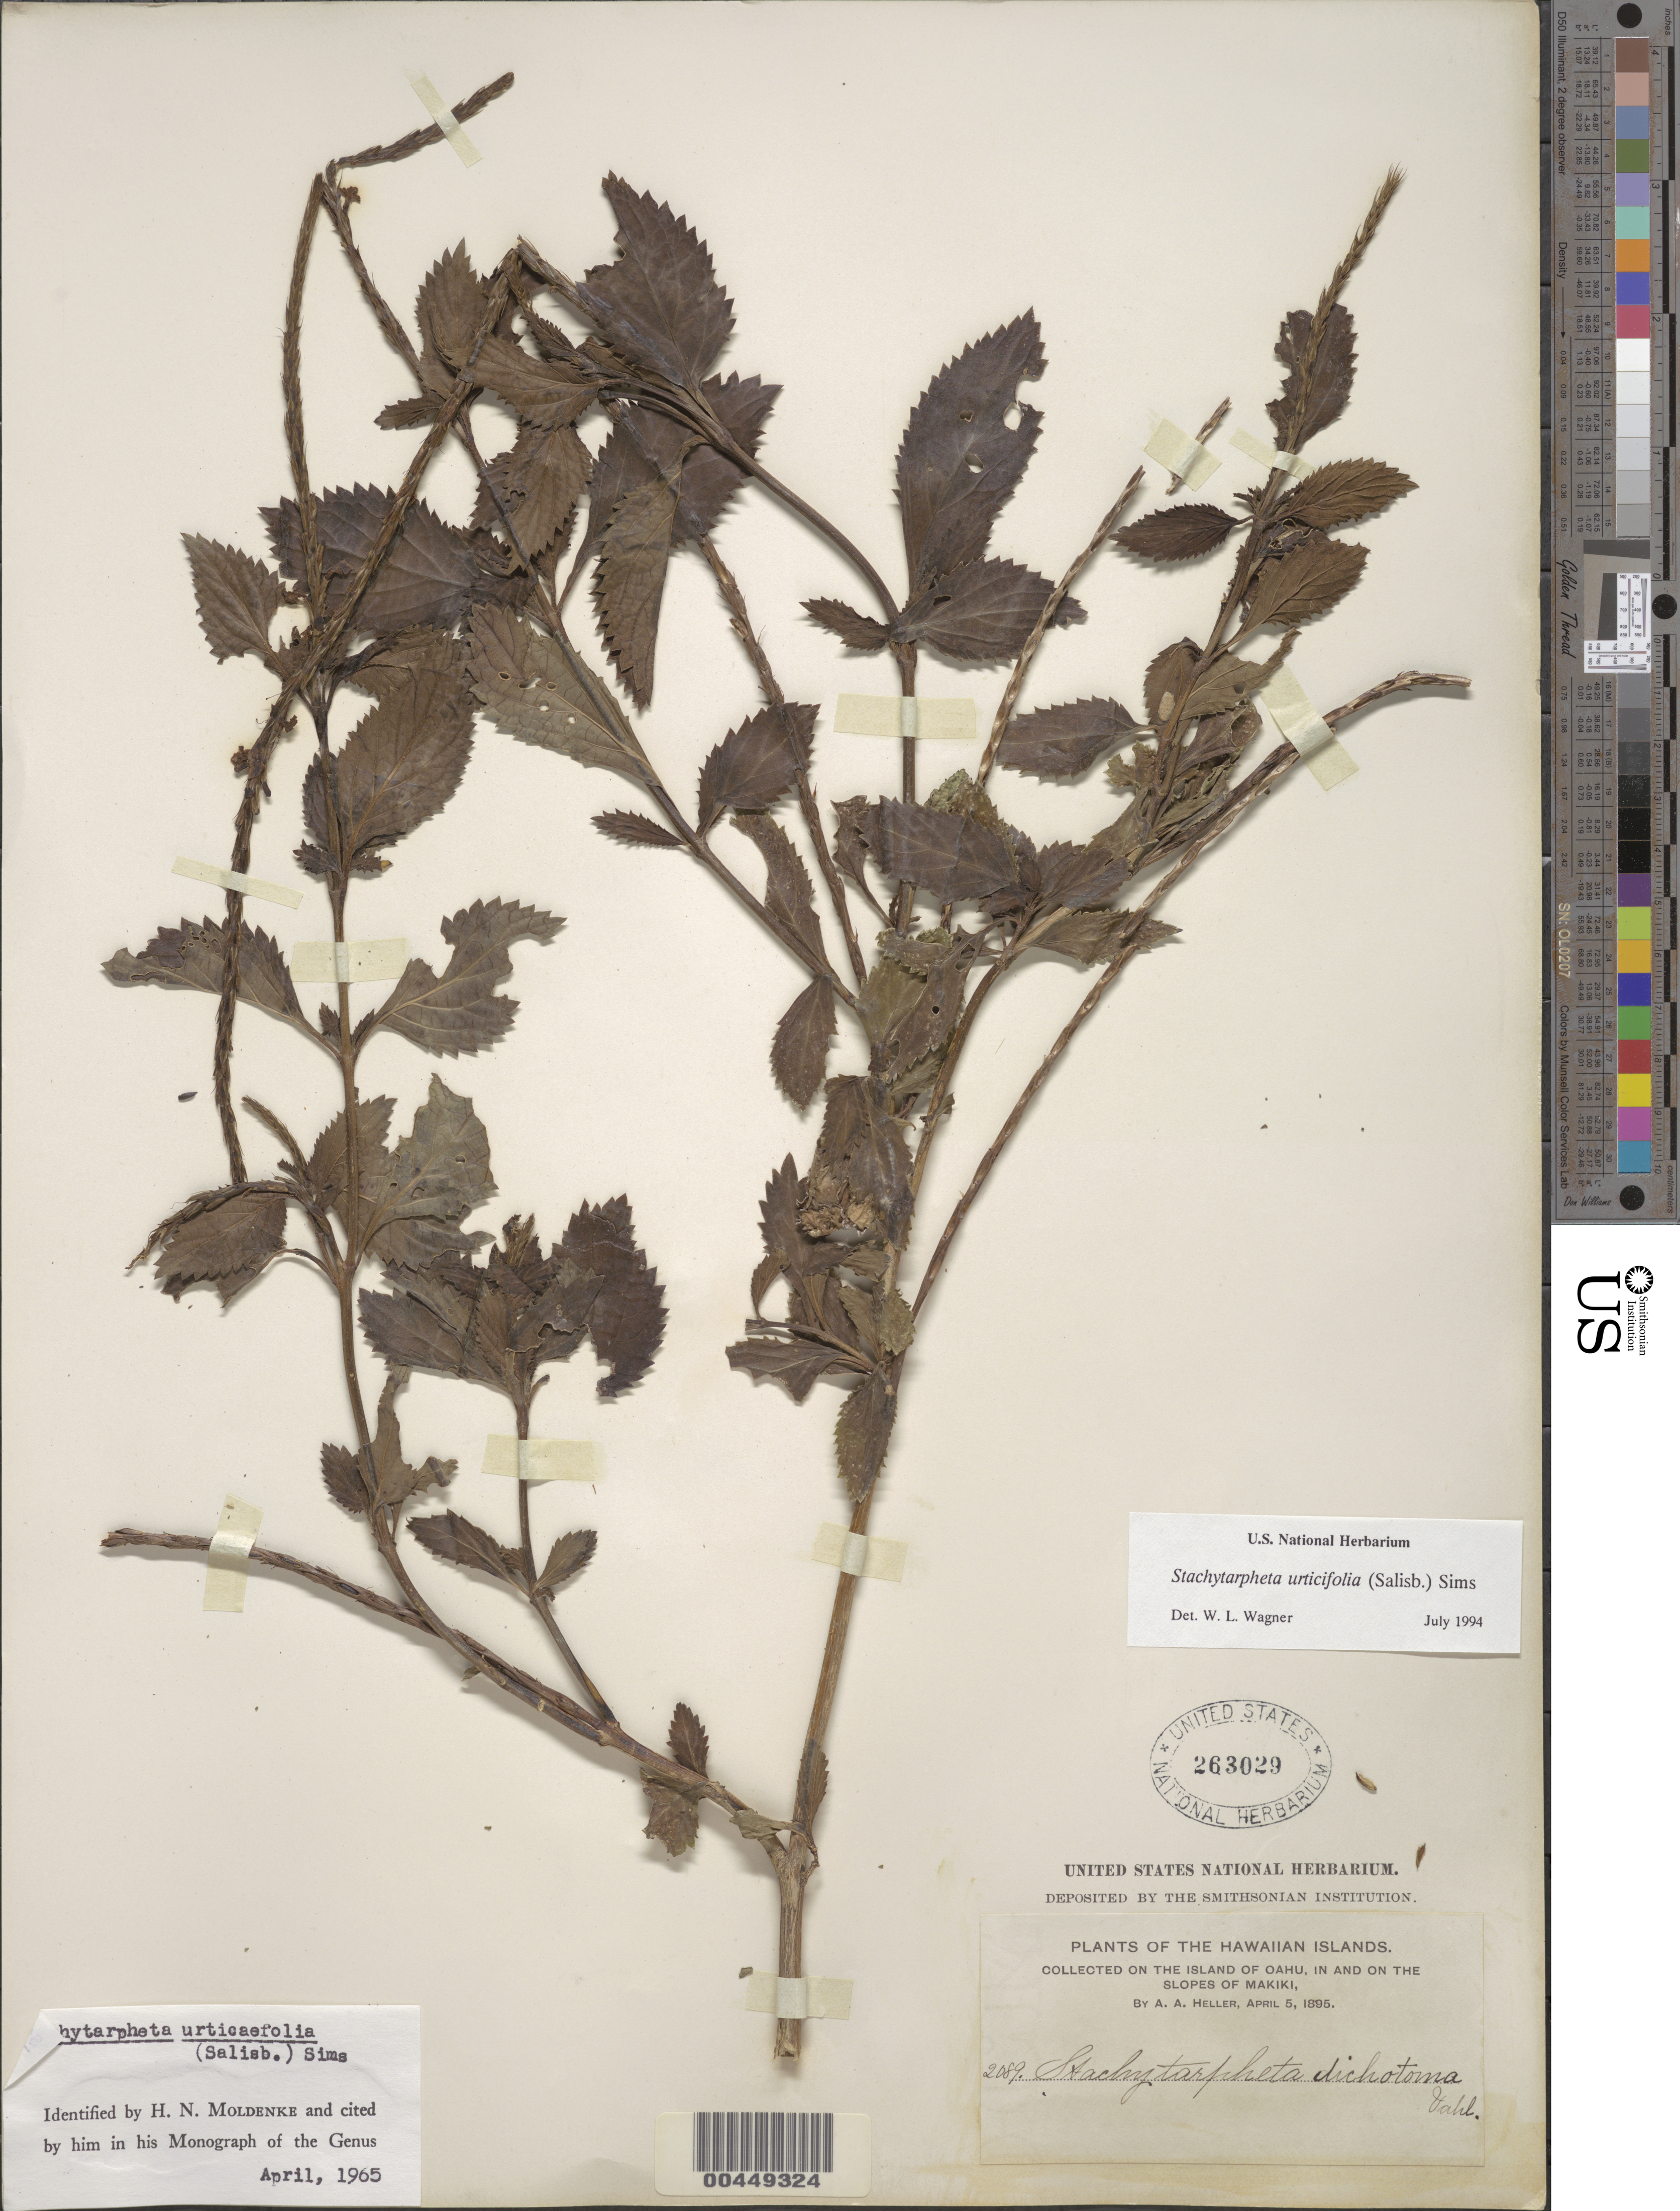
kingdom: Plantae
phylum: Tracheophyta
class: Magnoliopsida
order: Lamiales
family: Verbenaceae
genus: Stachytarpheta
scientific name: Stachytarpheta urticifolia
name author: Sims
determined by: Wagner, W. L., (BOT), Smithsonian Institution - National Museum of Natural History (UNITED STATES)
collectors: A. A. Heller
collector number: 2089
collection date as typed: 5 Apr 1895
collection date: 1895-04-05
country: United States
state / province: Hawaii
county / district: Honolulu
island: Oahu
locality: In & on the slopes of Makiki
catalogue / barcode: US 263029